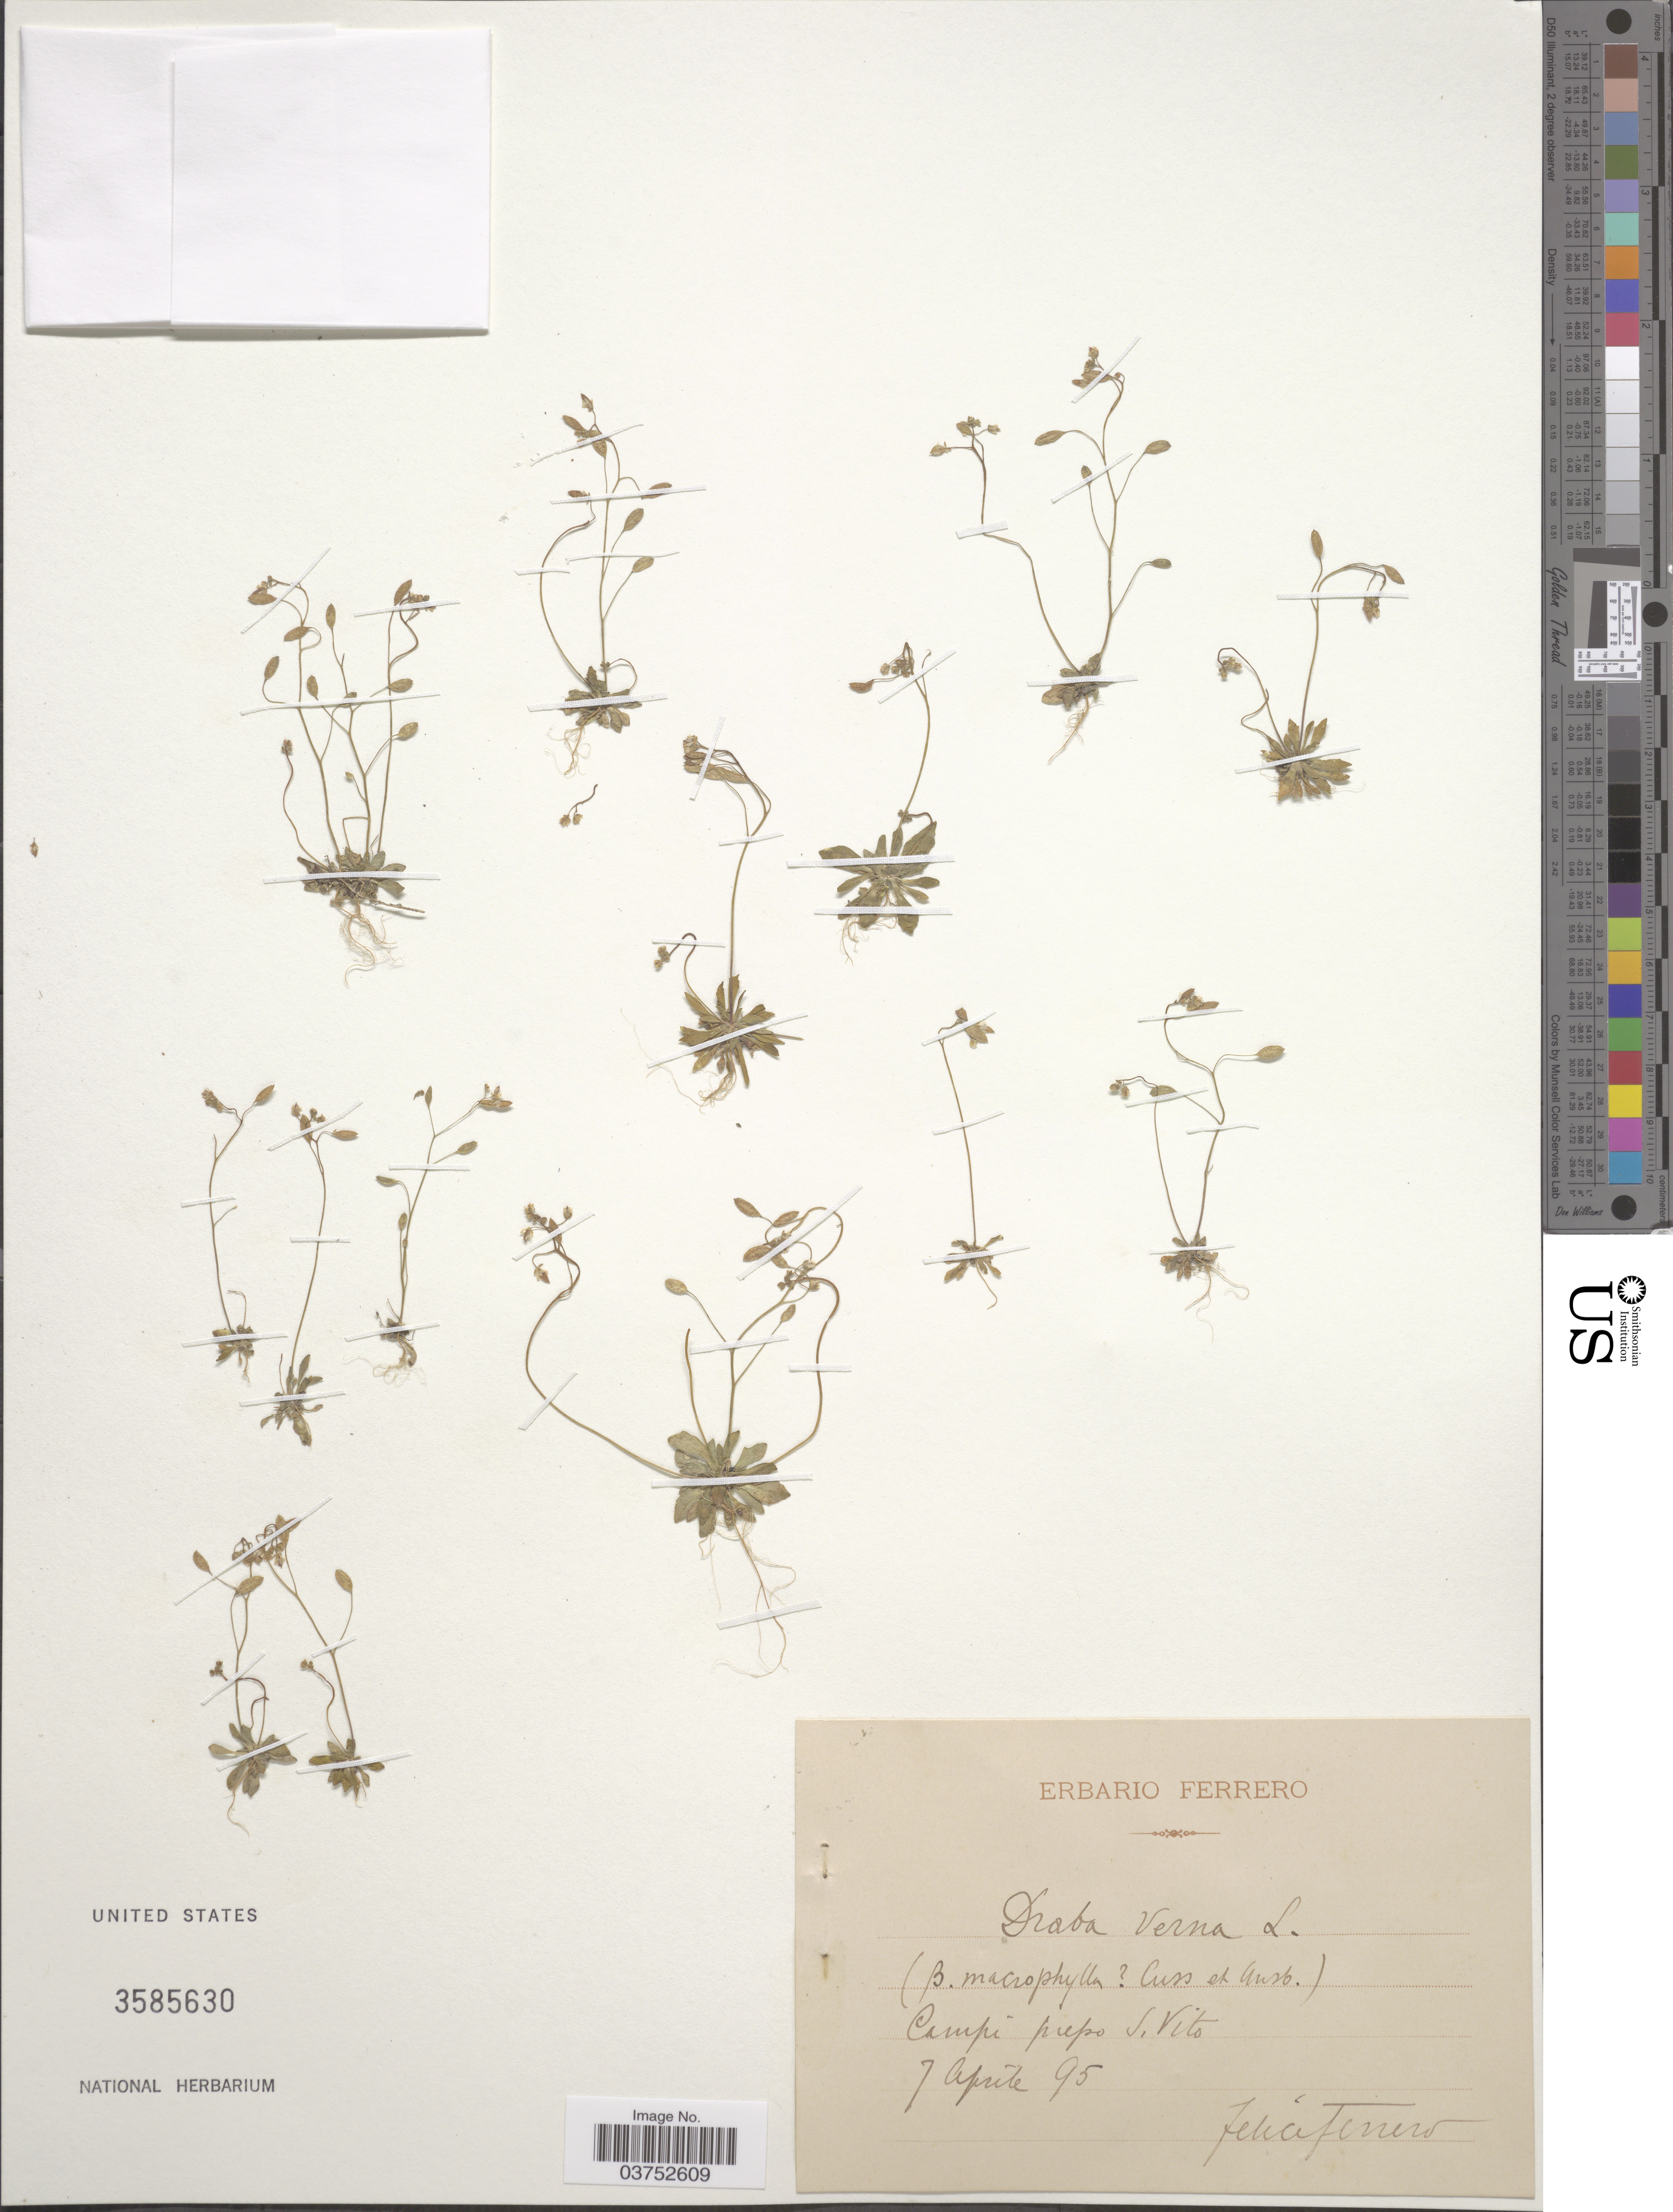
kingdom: Plantae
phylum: Tracheophyta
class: Magnoliopsida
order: Brassicales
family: Brassicaceae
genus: Draba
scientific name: Draba verna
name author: L.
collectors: F. Ferrero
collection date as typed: Transcribed d/m/y: 7/4/95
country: Italy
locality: Campi presso S. Vito.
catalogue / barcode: US 3585630